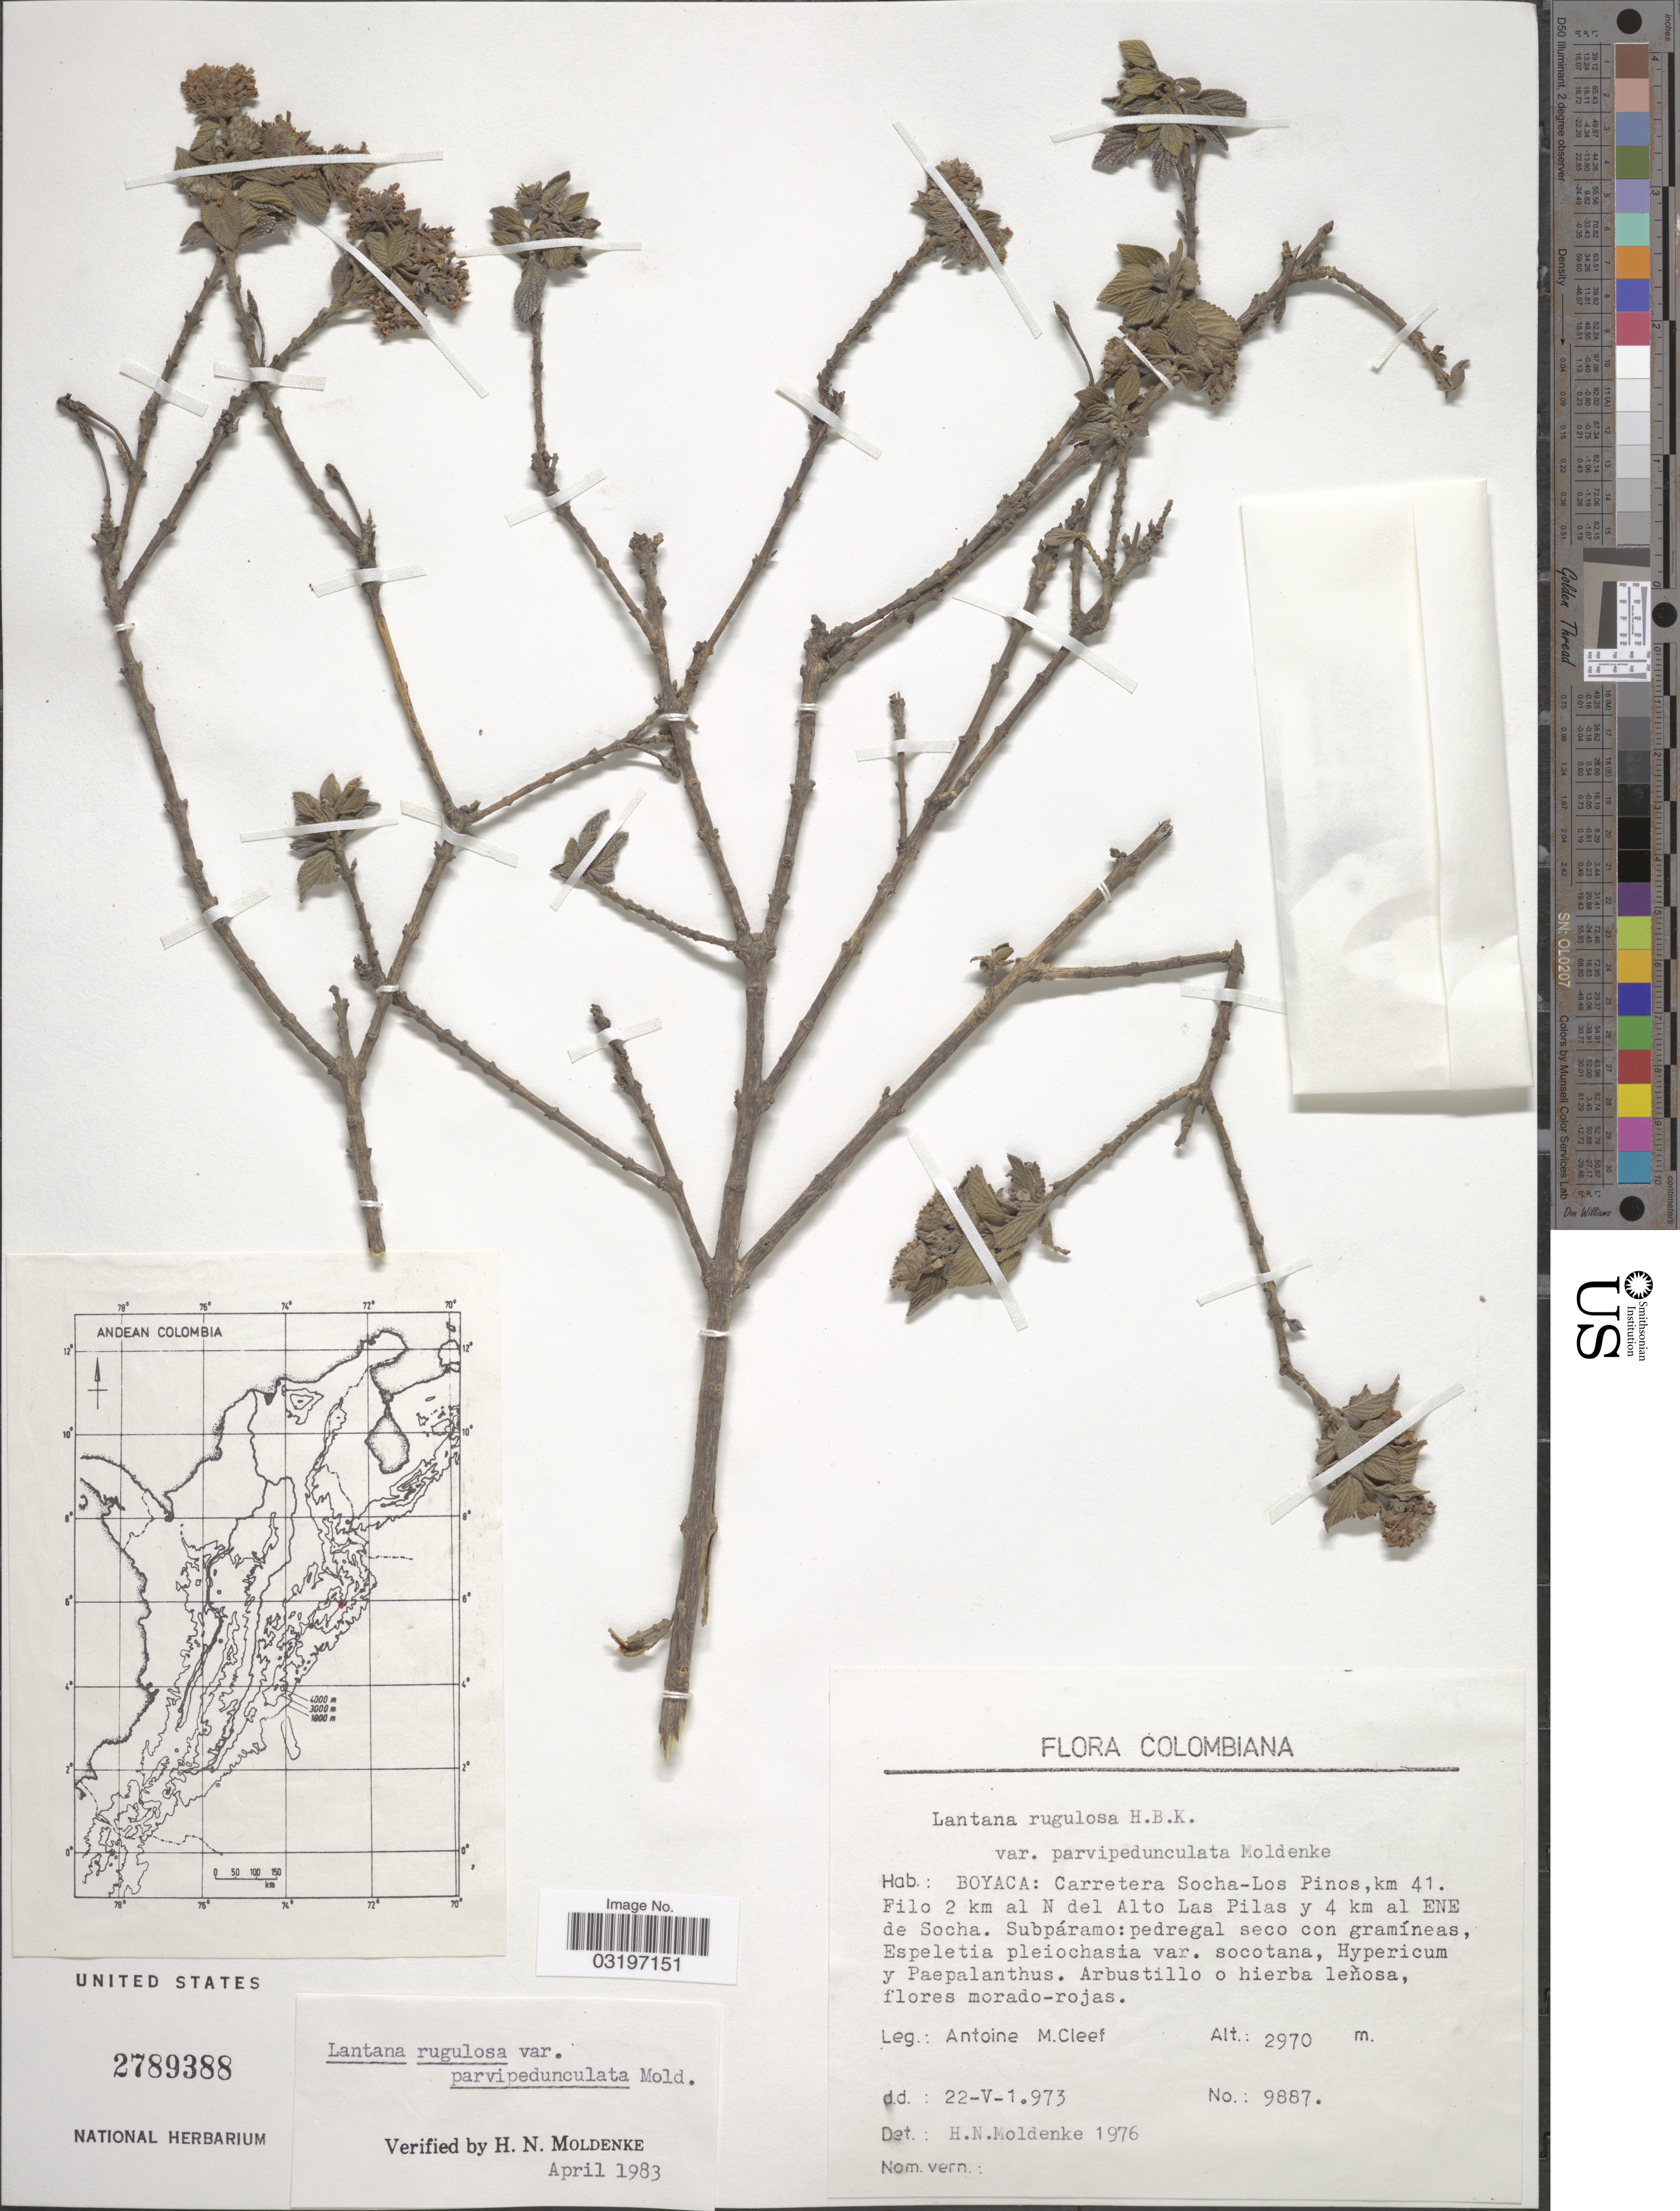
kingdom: Plantae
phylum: Tracheophyta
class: Magnoliopsida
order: Lamiales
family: Verbenaceae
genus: Lantana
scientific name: Lantana rugulosa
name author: Kunth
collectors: A. M. Cleef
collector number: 9887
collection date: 1973-05-22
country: Colombia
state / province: Boyacá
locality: Carretera Socha-Los Pinos, km 41. Filo 2 km al N del Alto Las Pilas y 4 km al ENE de Socha.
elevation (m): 2970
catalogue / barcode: US 2789388